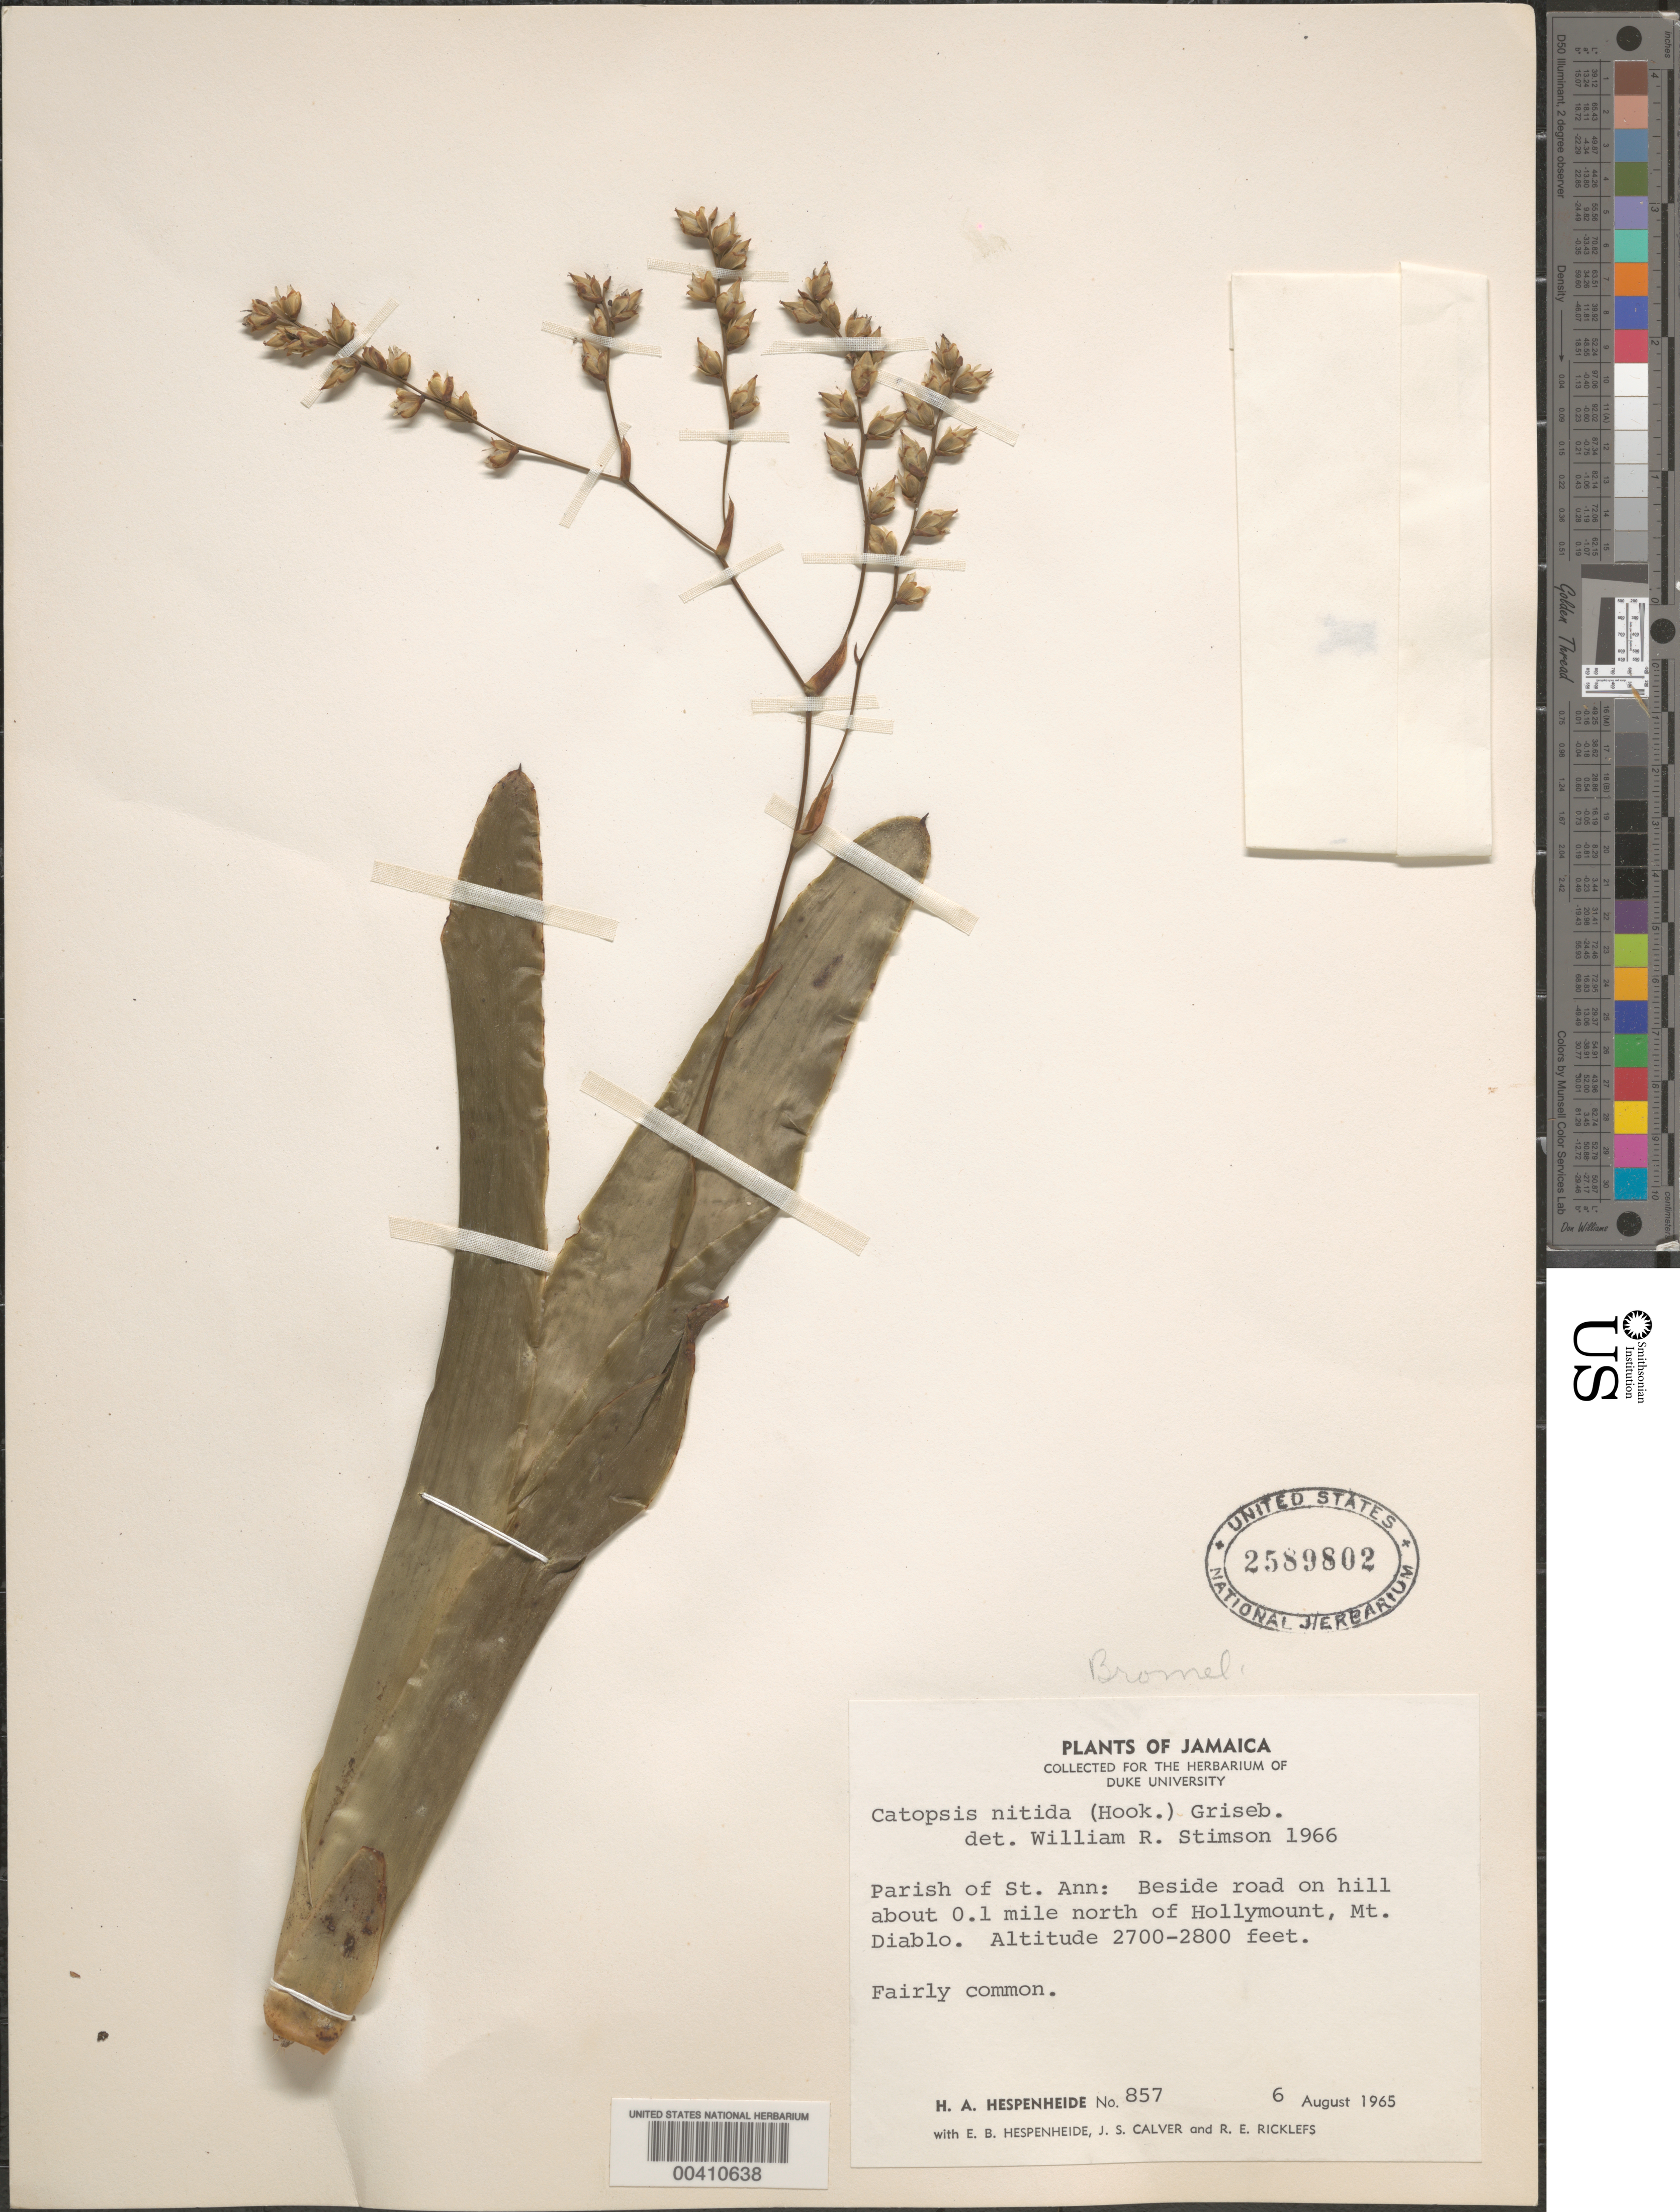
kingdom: Plantae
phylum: Tracheophyta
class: Liliopsida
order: Poales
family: Bromeliaceae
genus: Catopsis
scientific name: Catopsis nitida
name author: (Hook.) Griseb.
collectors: H. A. Hespenheide, E. Hespenheide, J. Calver & R. Ricklefs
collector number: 857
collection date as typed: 06 Aug 1965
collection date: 1965-08-06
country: Haiti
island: Hispaniola Island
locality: Beside road on hill about 1 mile n of hollymount, mt diablo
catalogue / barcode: US 2589802